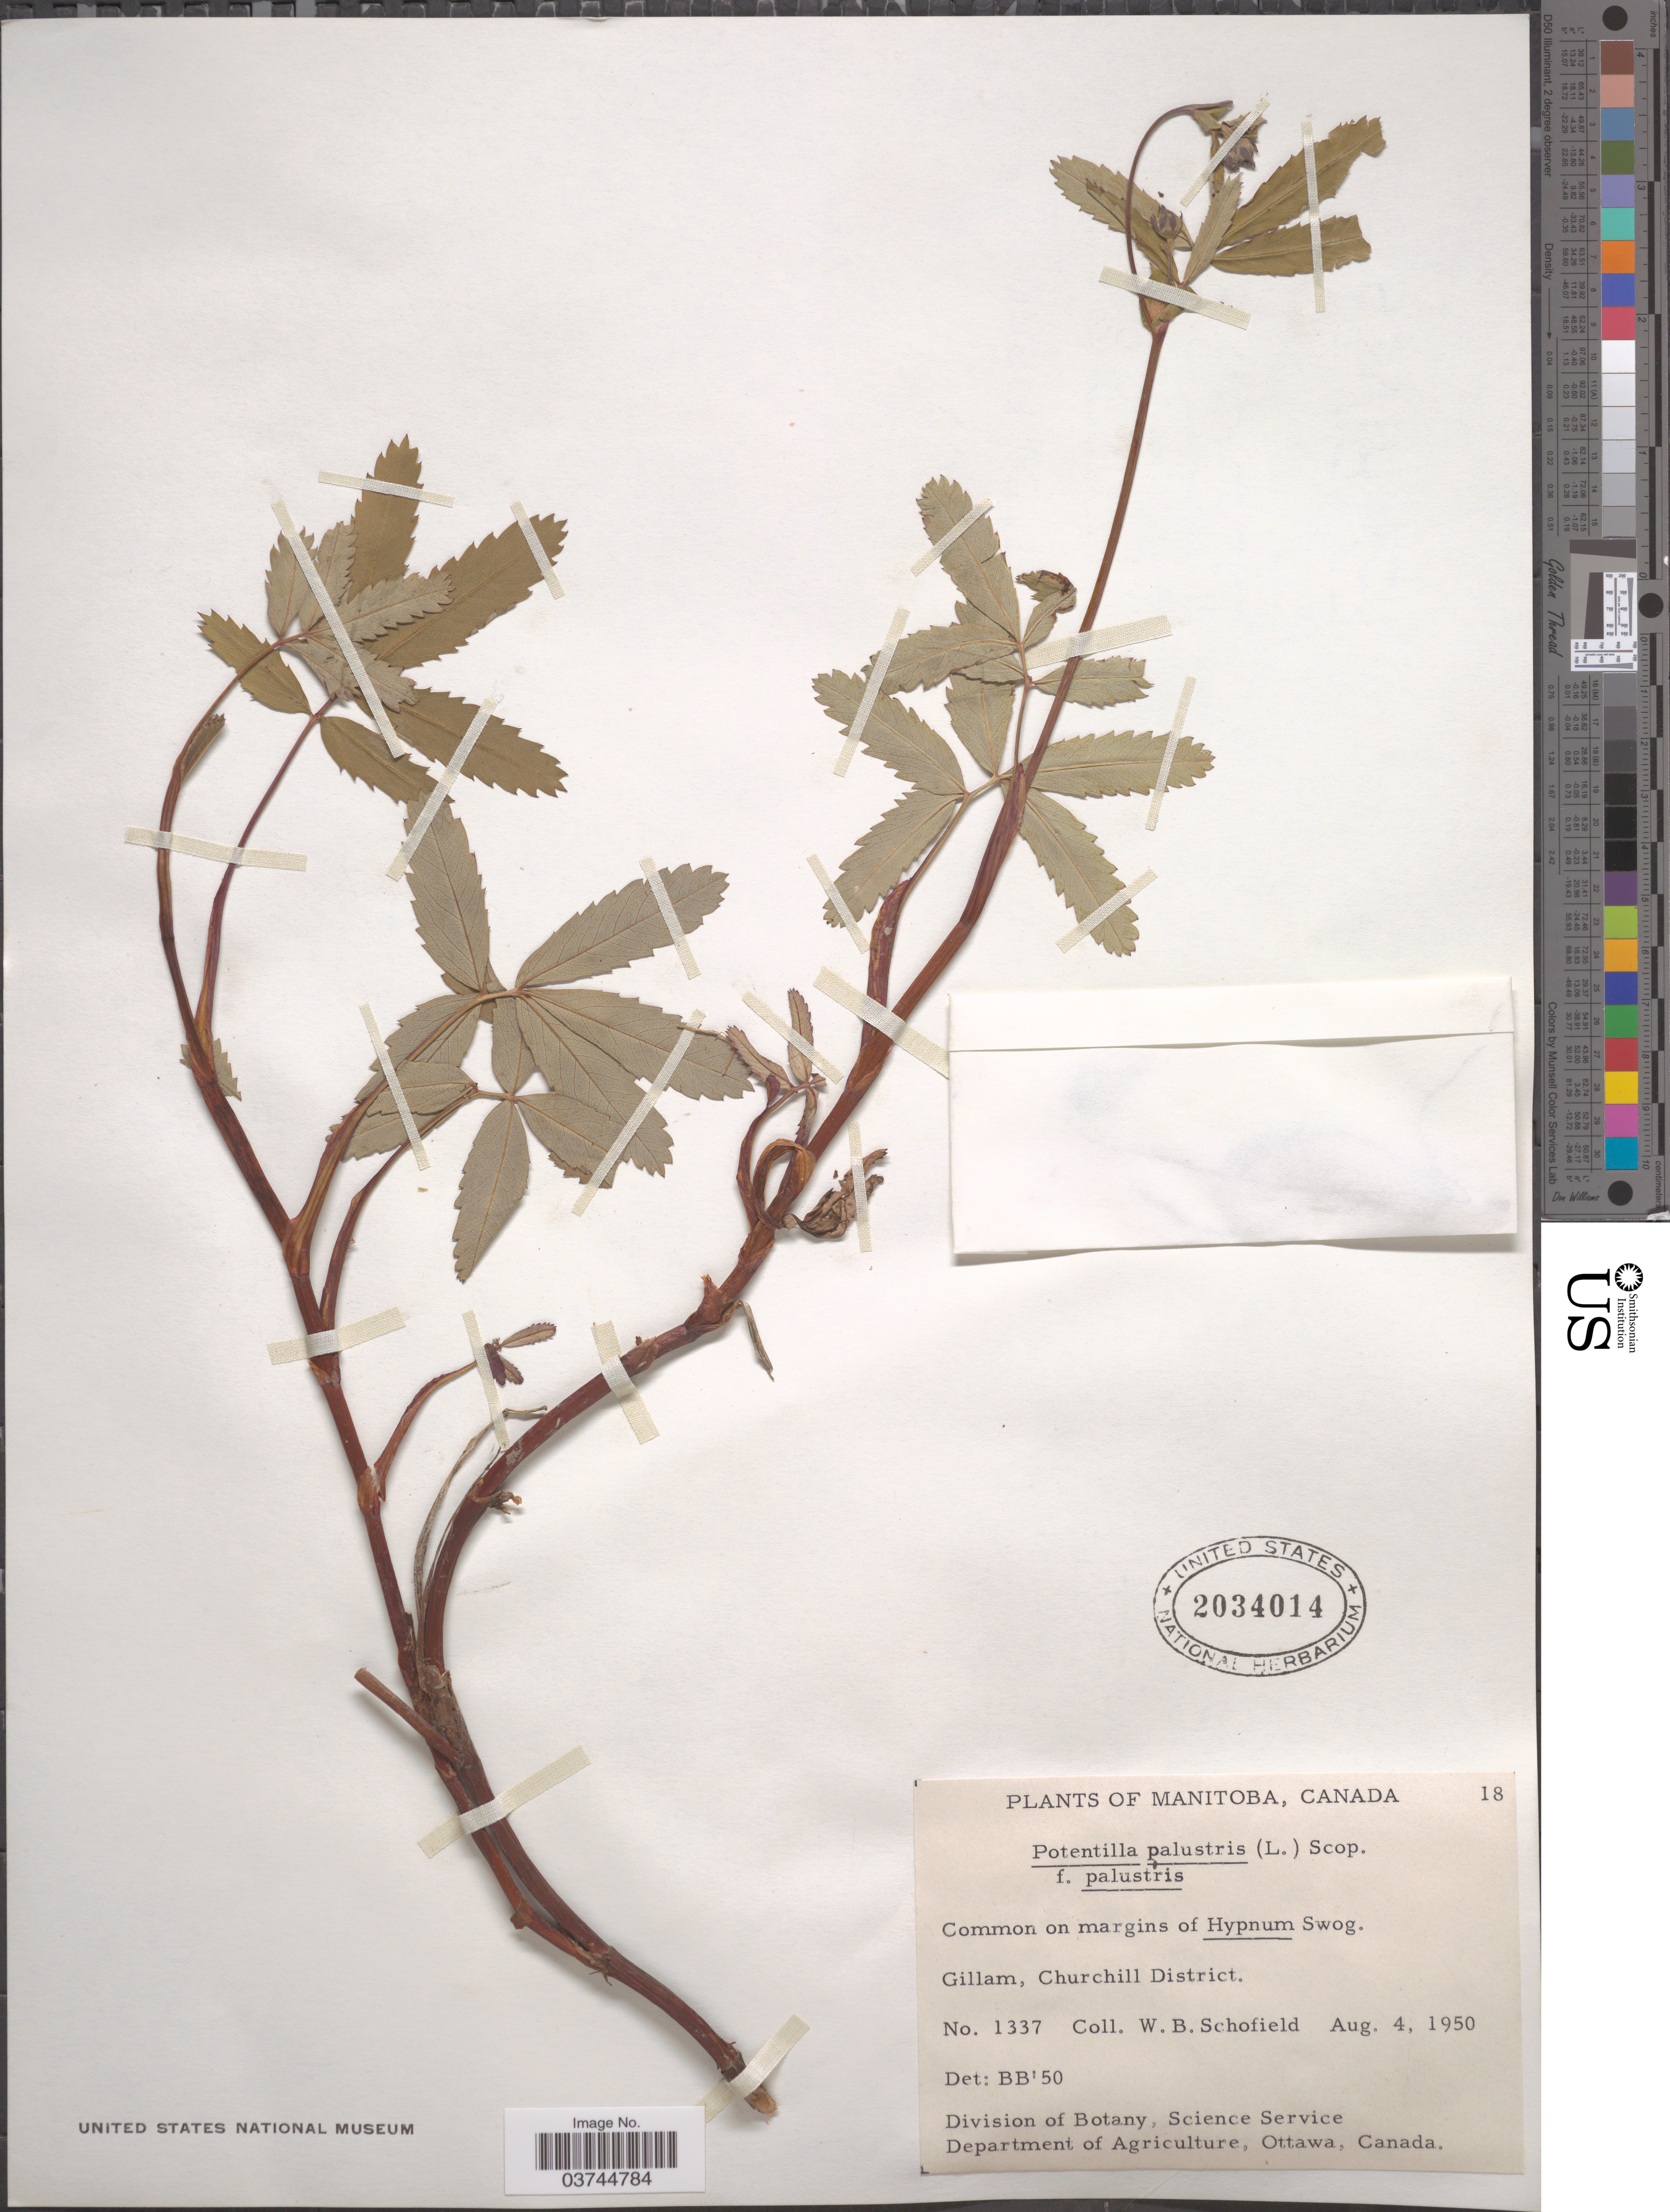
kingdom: Plantae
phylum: Tracheophyta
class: Magnoliopsida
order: Rosales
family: Rosaceae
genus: Comarum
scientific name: Comarum palustre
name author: L.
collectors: W. Schofield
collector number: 1337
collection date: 1950-08-04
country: Canada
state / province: Manitoba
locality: Gillam, Churchill District.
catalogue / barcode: US 2034014